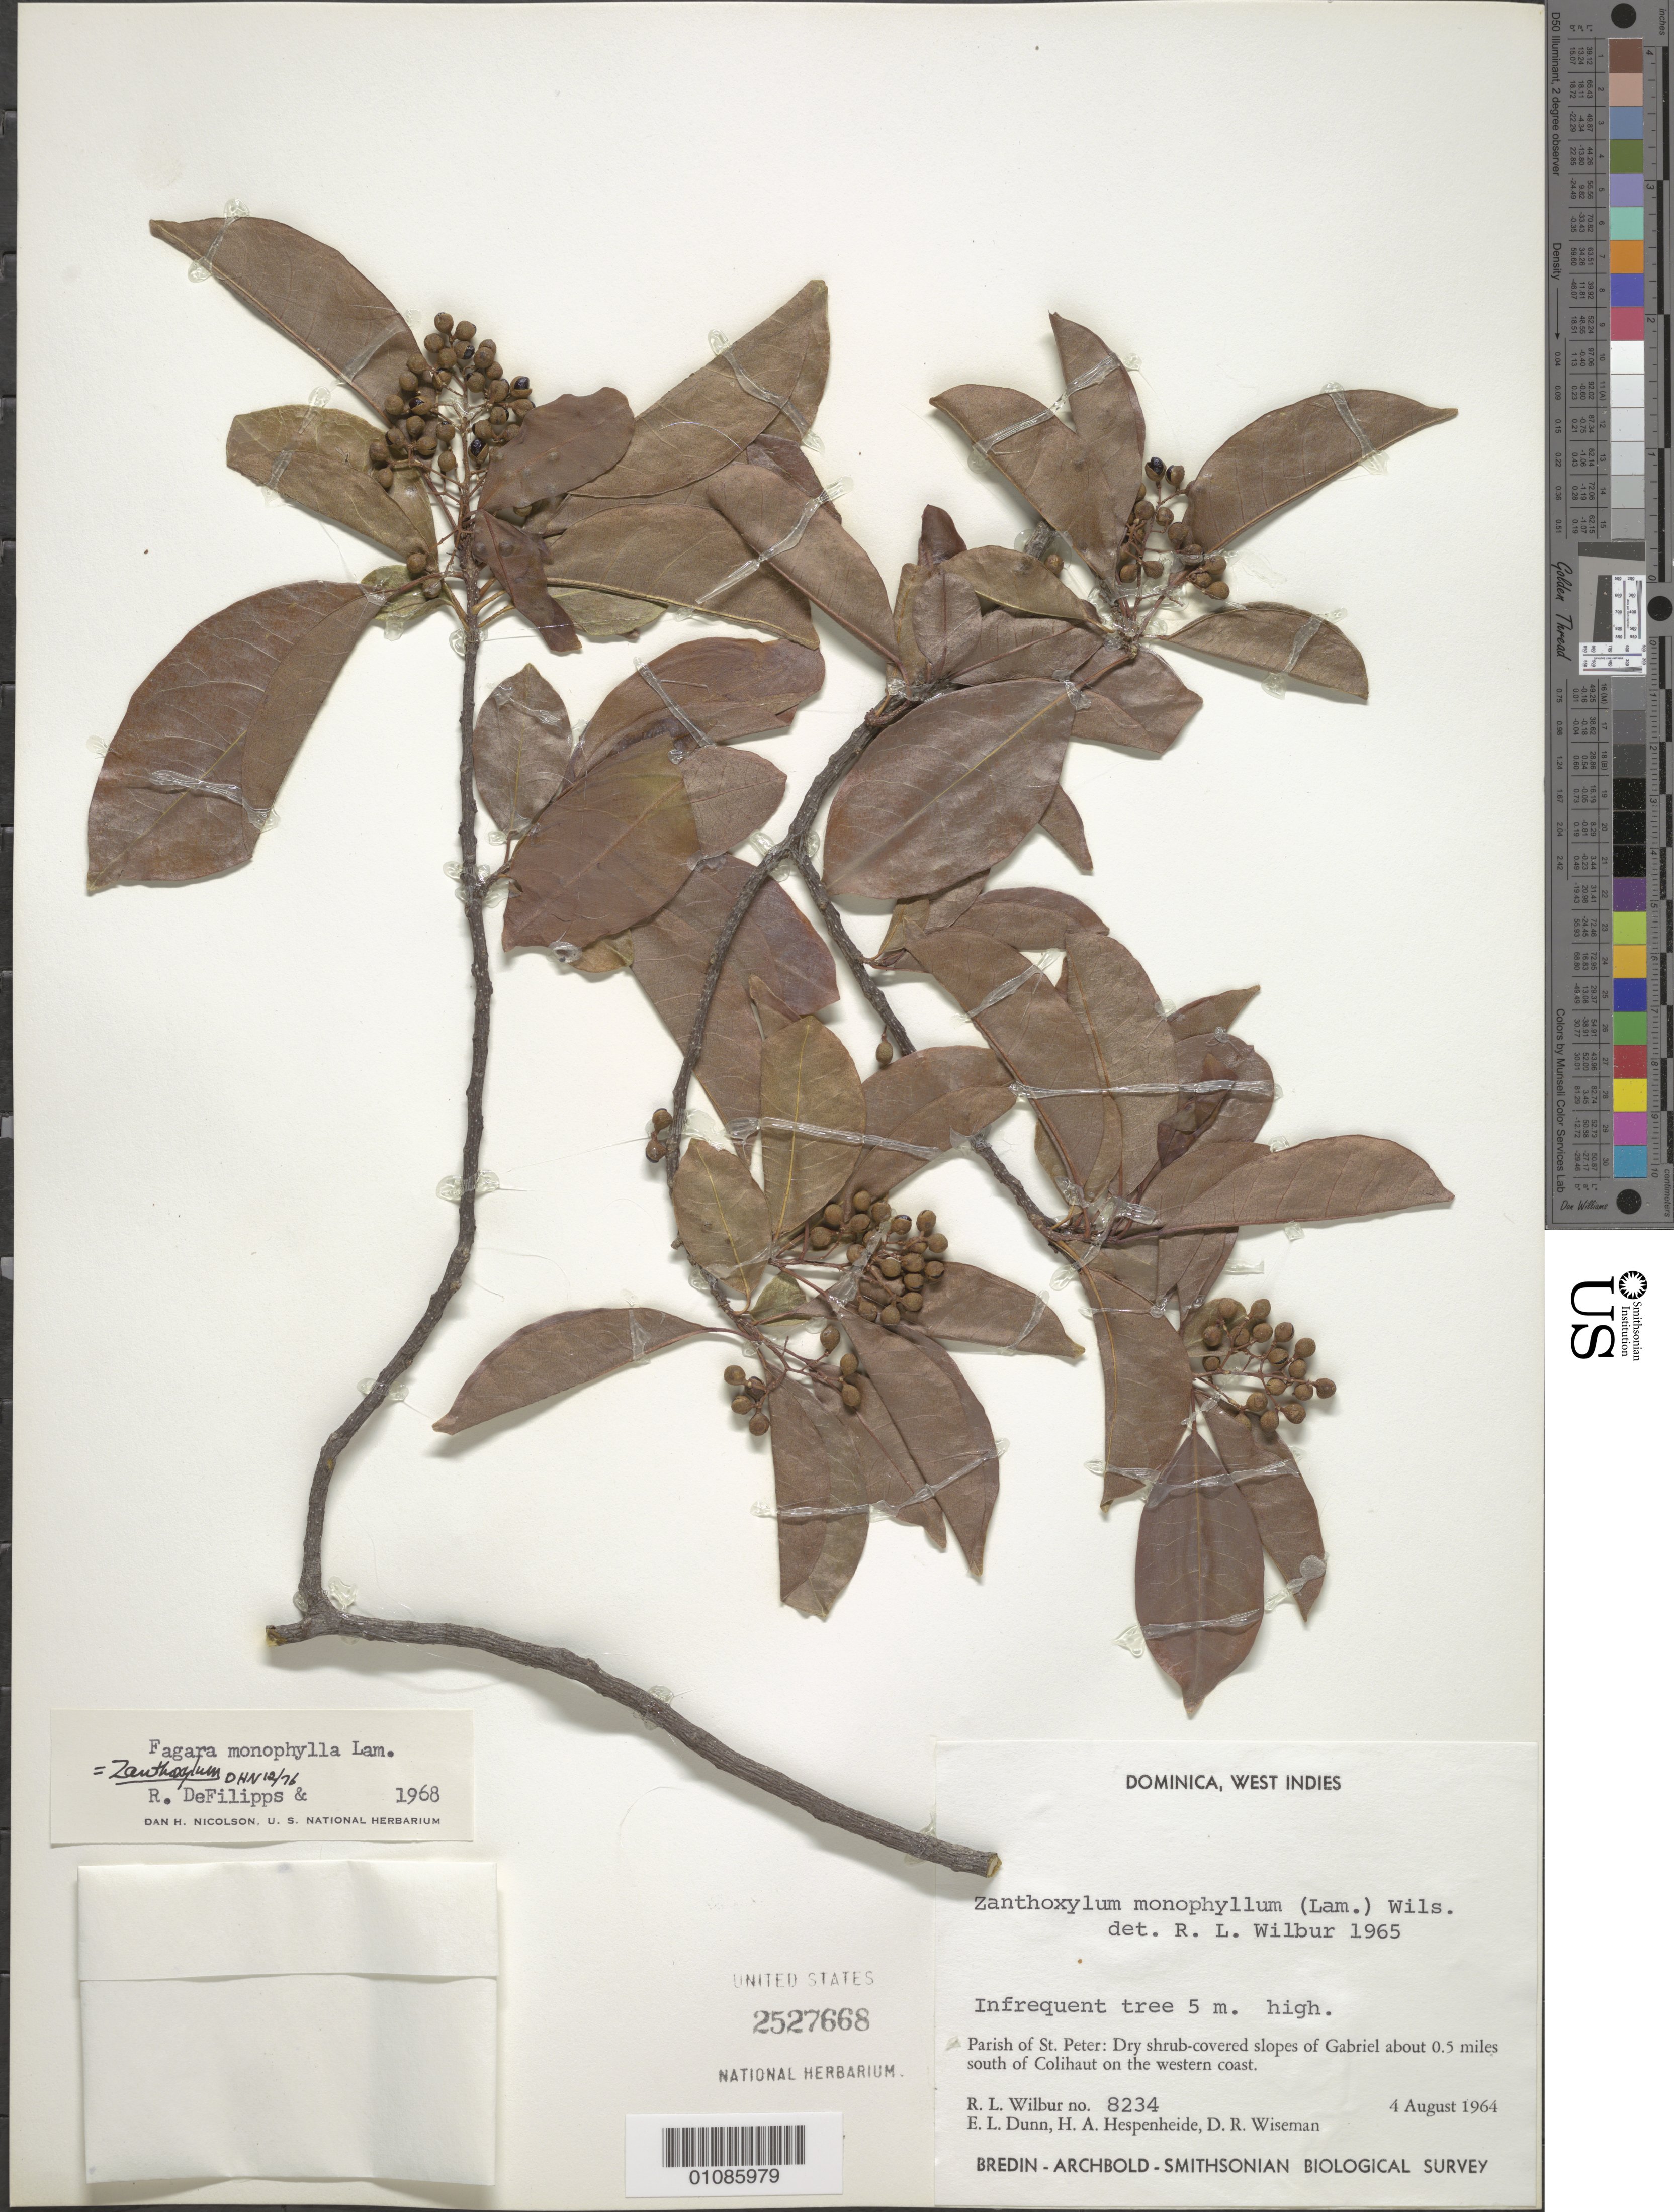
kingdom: Plantae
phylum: Tracheophyta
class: Magnoliopsida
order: Sapindales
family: Rutaceae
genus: Zanthoxylum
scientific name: Zanthoxylum monophyllum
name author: (Lam.) P. Wilson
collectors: R. L. Wilbur, E. Dunn, H. A. Hespenheide & D. R. Wiseman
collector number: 8234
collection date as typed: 04 Aug 1964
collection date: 1964-08-04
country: Dominica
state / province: St. Peter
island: Dominica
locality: dry shrub covered slopes of Gabriel about 0.5miles S of Colihaut on the Western Coast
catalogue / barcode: US 2527668